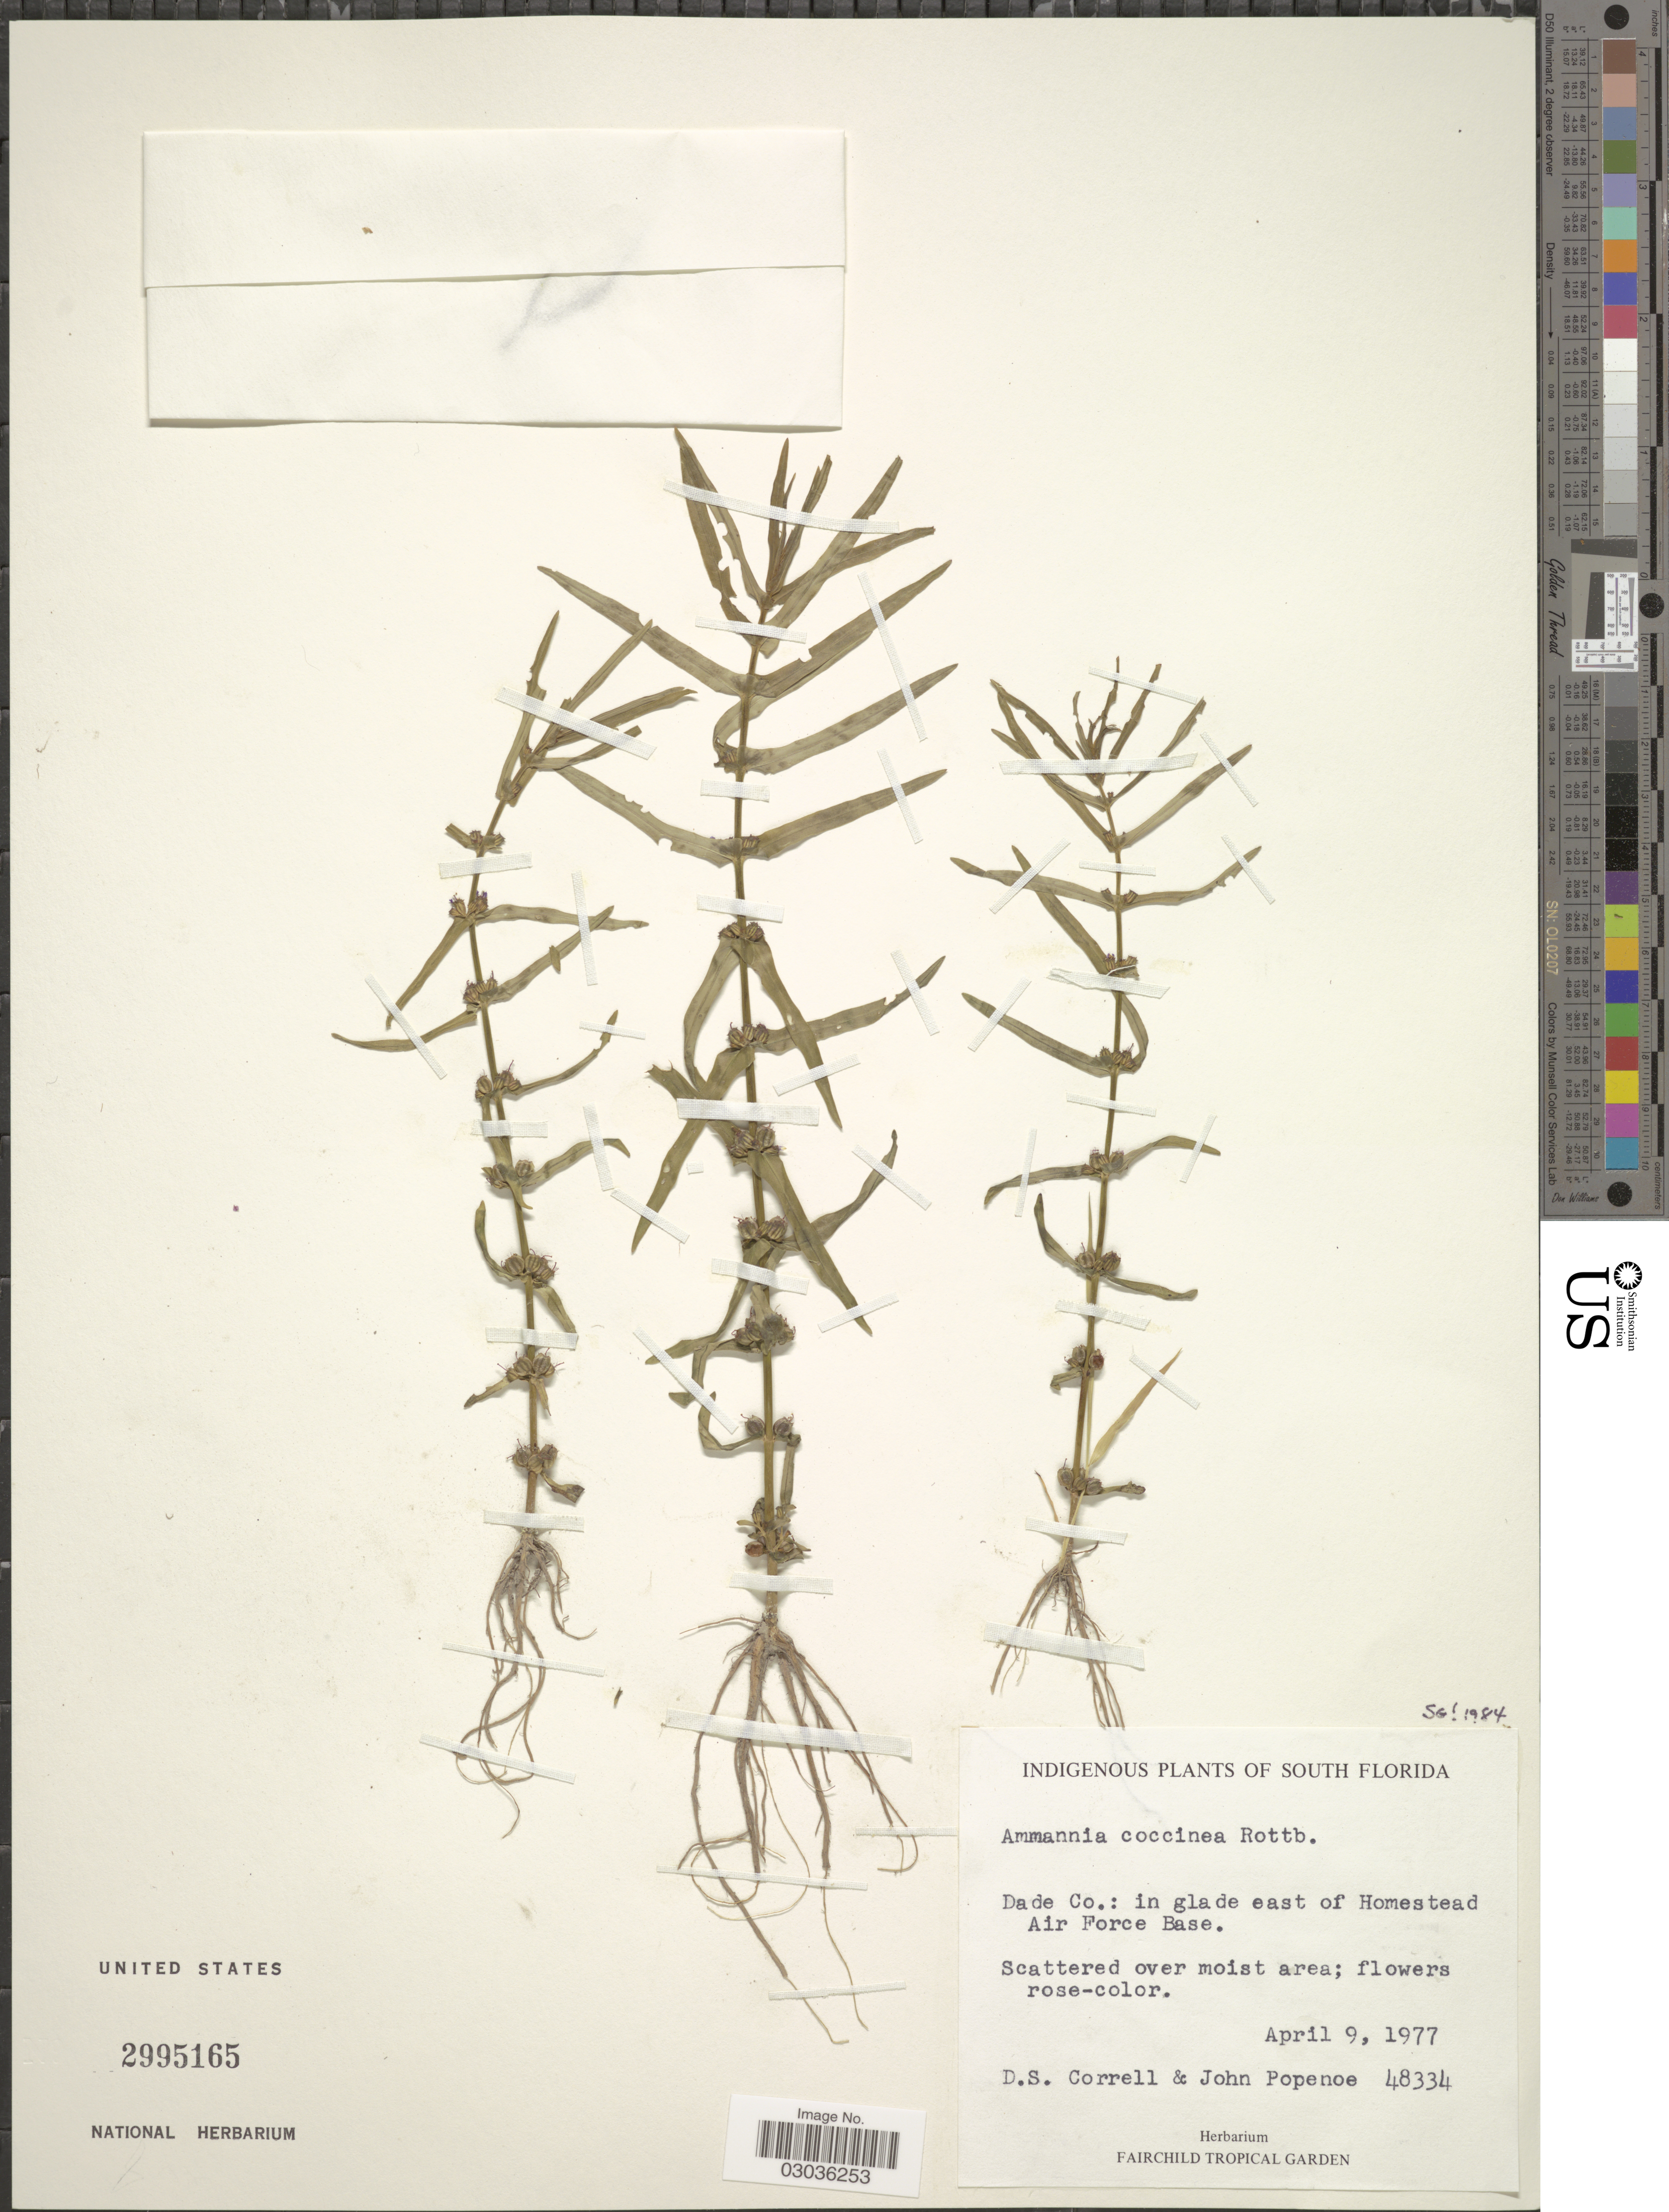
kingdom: Plantae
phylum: Tracheophyta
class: Magnoliopsida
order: Myrtales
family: Lythraceae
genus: Ammannia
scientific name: Ammannia coccinea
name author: Rottb.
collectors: D. S. Correll & J. Popenoe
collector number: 48334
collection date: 1977-04-09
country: United States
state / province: Florida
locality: South Florida, Dade Co.: in glade east of Homestead Air Force Base.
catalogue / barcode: US 2995165